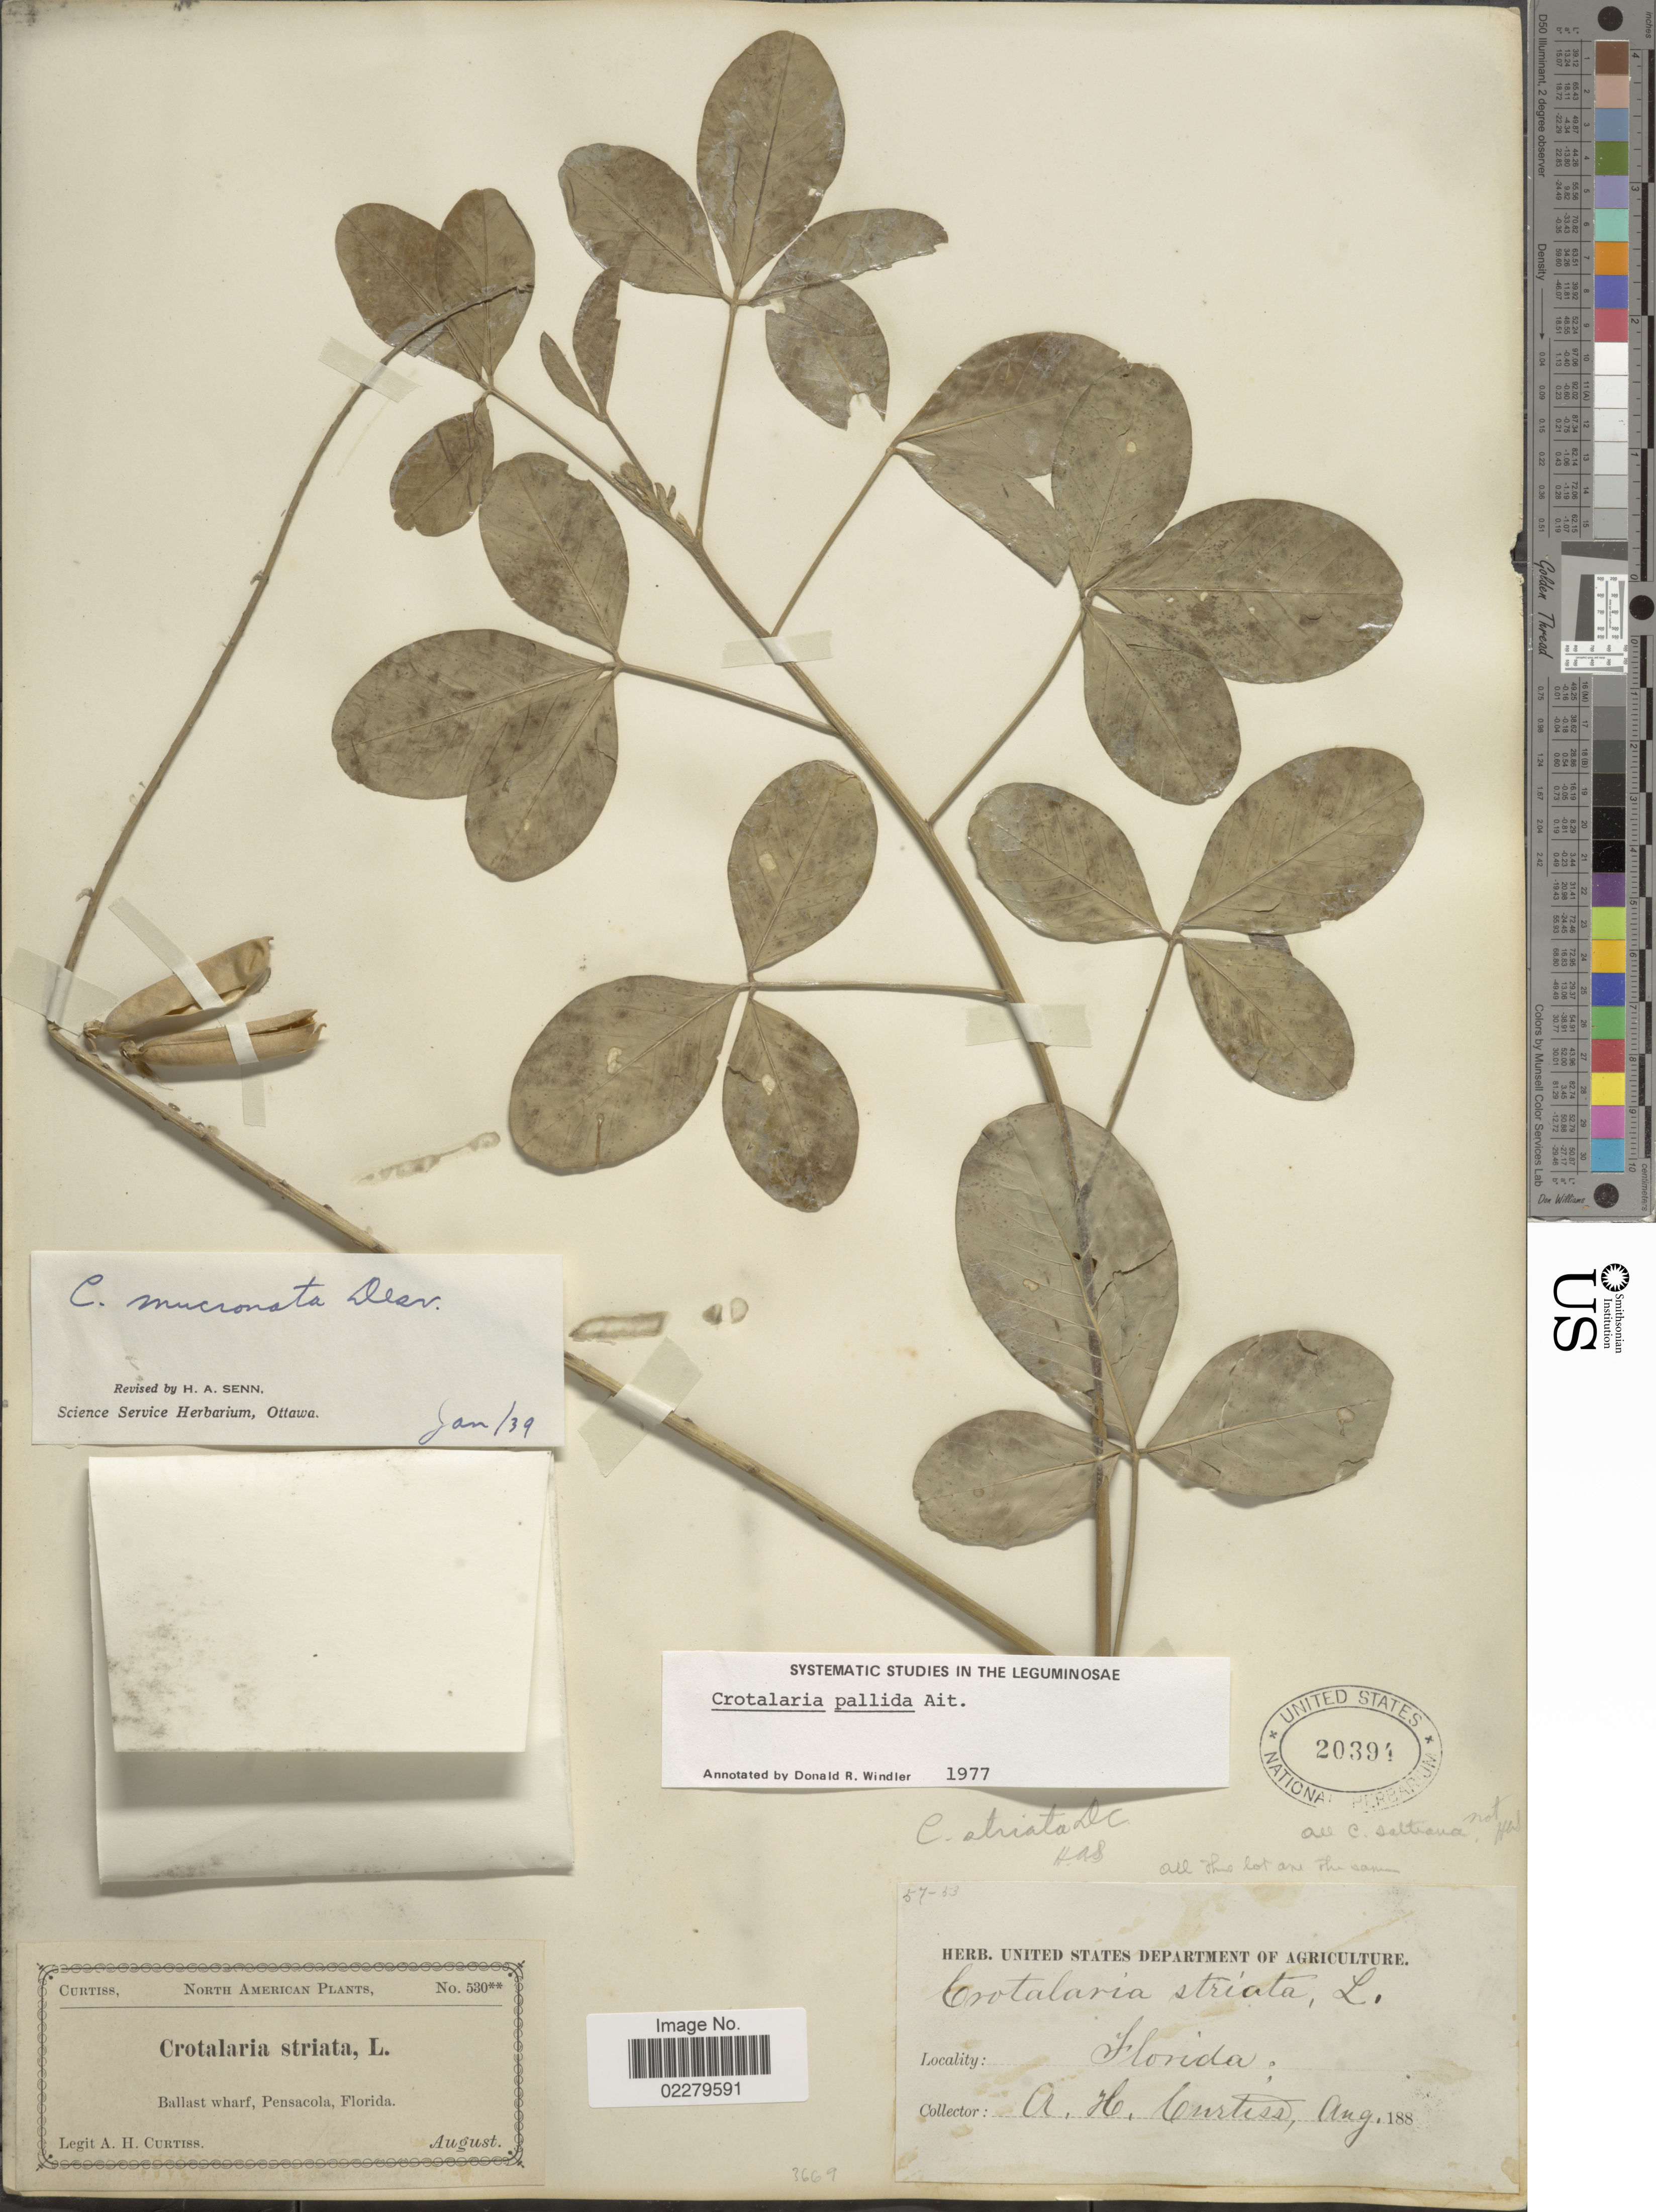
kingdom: Plantae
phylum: Tracheophyta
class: Magnoliopsida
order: Fabales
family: Fabaceae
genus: Crotalaria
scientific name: Crotalaria pallida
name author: Aiton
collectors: A. H. Curtiss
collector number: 530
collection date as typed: Transcribed d/m/y: /8/188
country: United States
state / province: Florida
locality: Ballast wharf, Pensacola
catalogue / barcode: US 20394